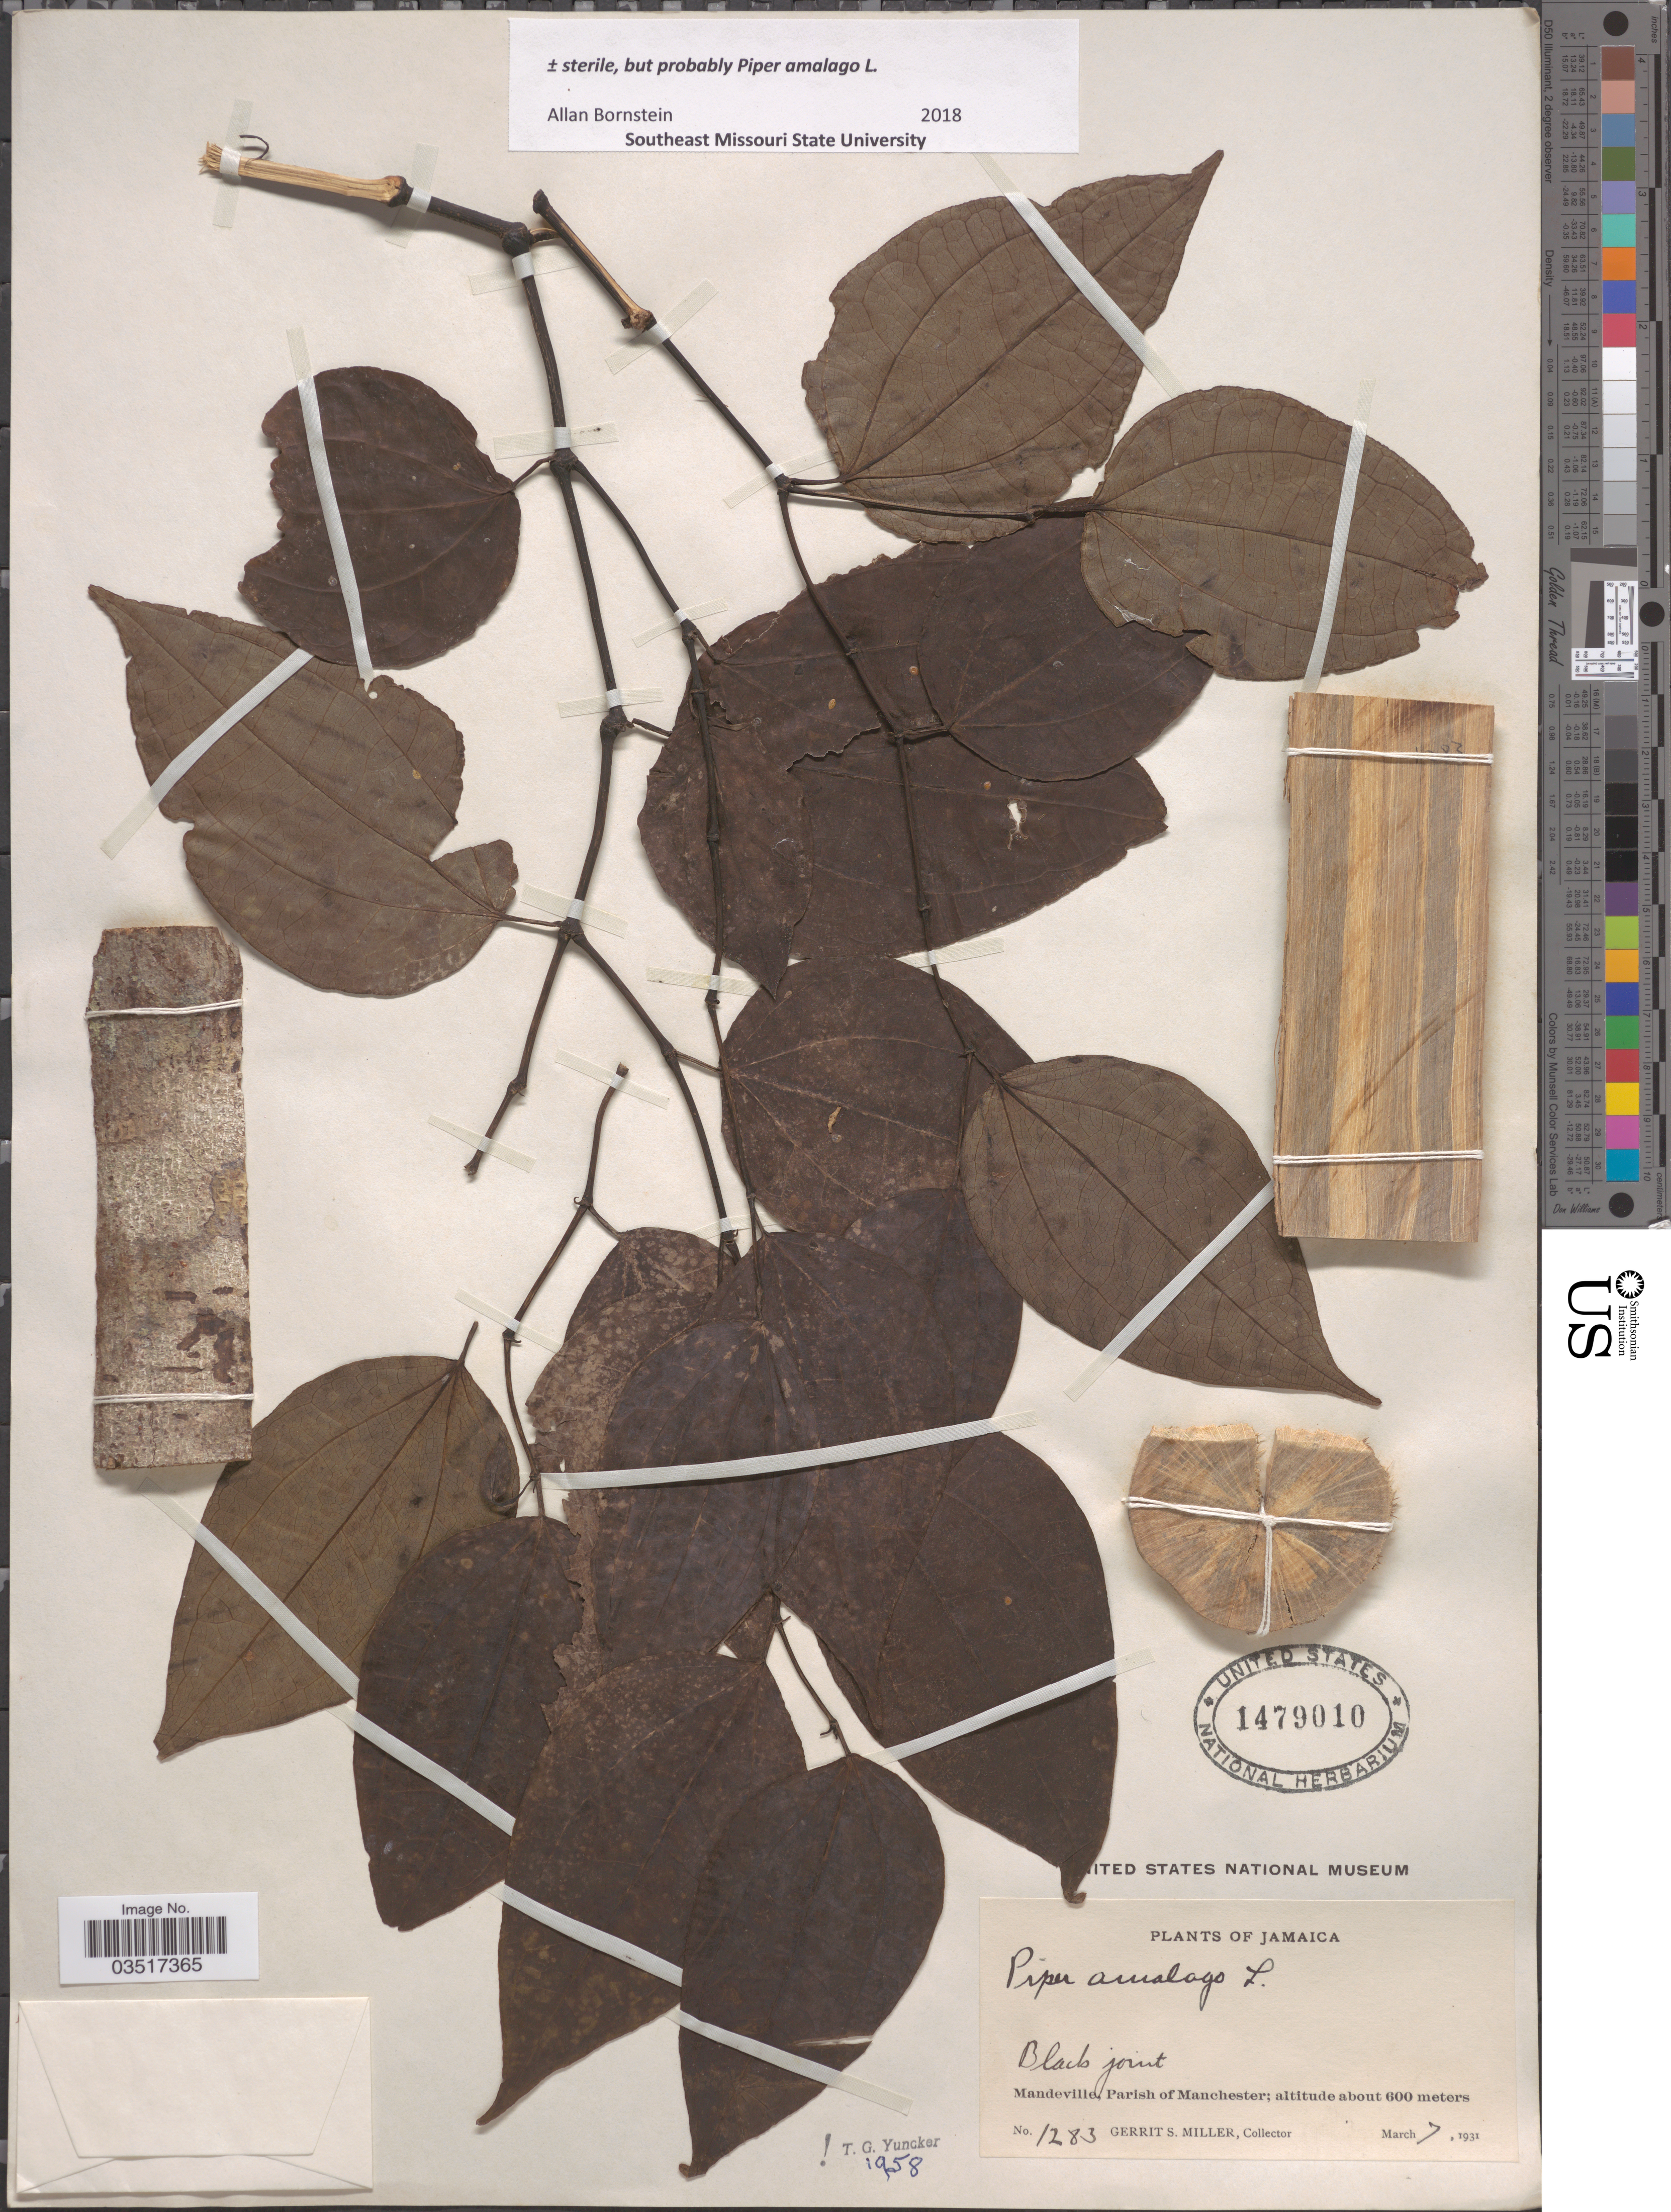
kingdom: Plantae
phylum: Tracheophyta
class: Magnoliopsida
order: Piperales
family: Piperaceae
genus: Piper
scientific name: Piper amalago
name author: L.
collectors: G. S. Miller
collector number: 1283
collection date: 1931-03-07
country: Jamaica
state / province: Manchester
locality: Black joint. Mandeville, Parish of Manchester.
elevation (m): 600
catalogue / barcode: US 1479010